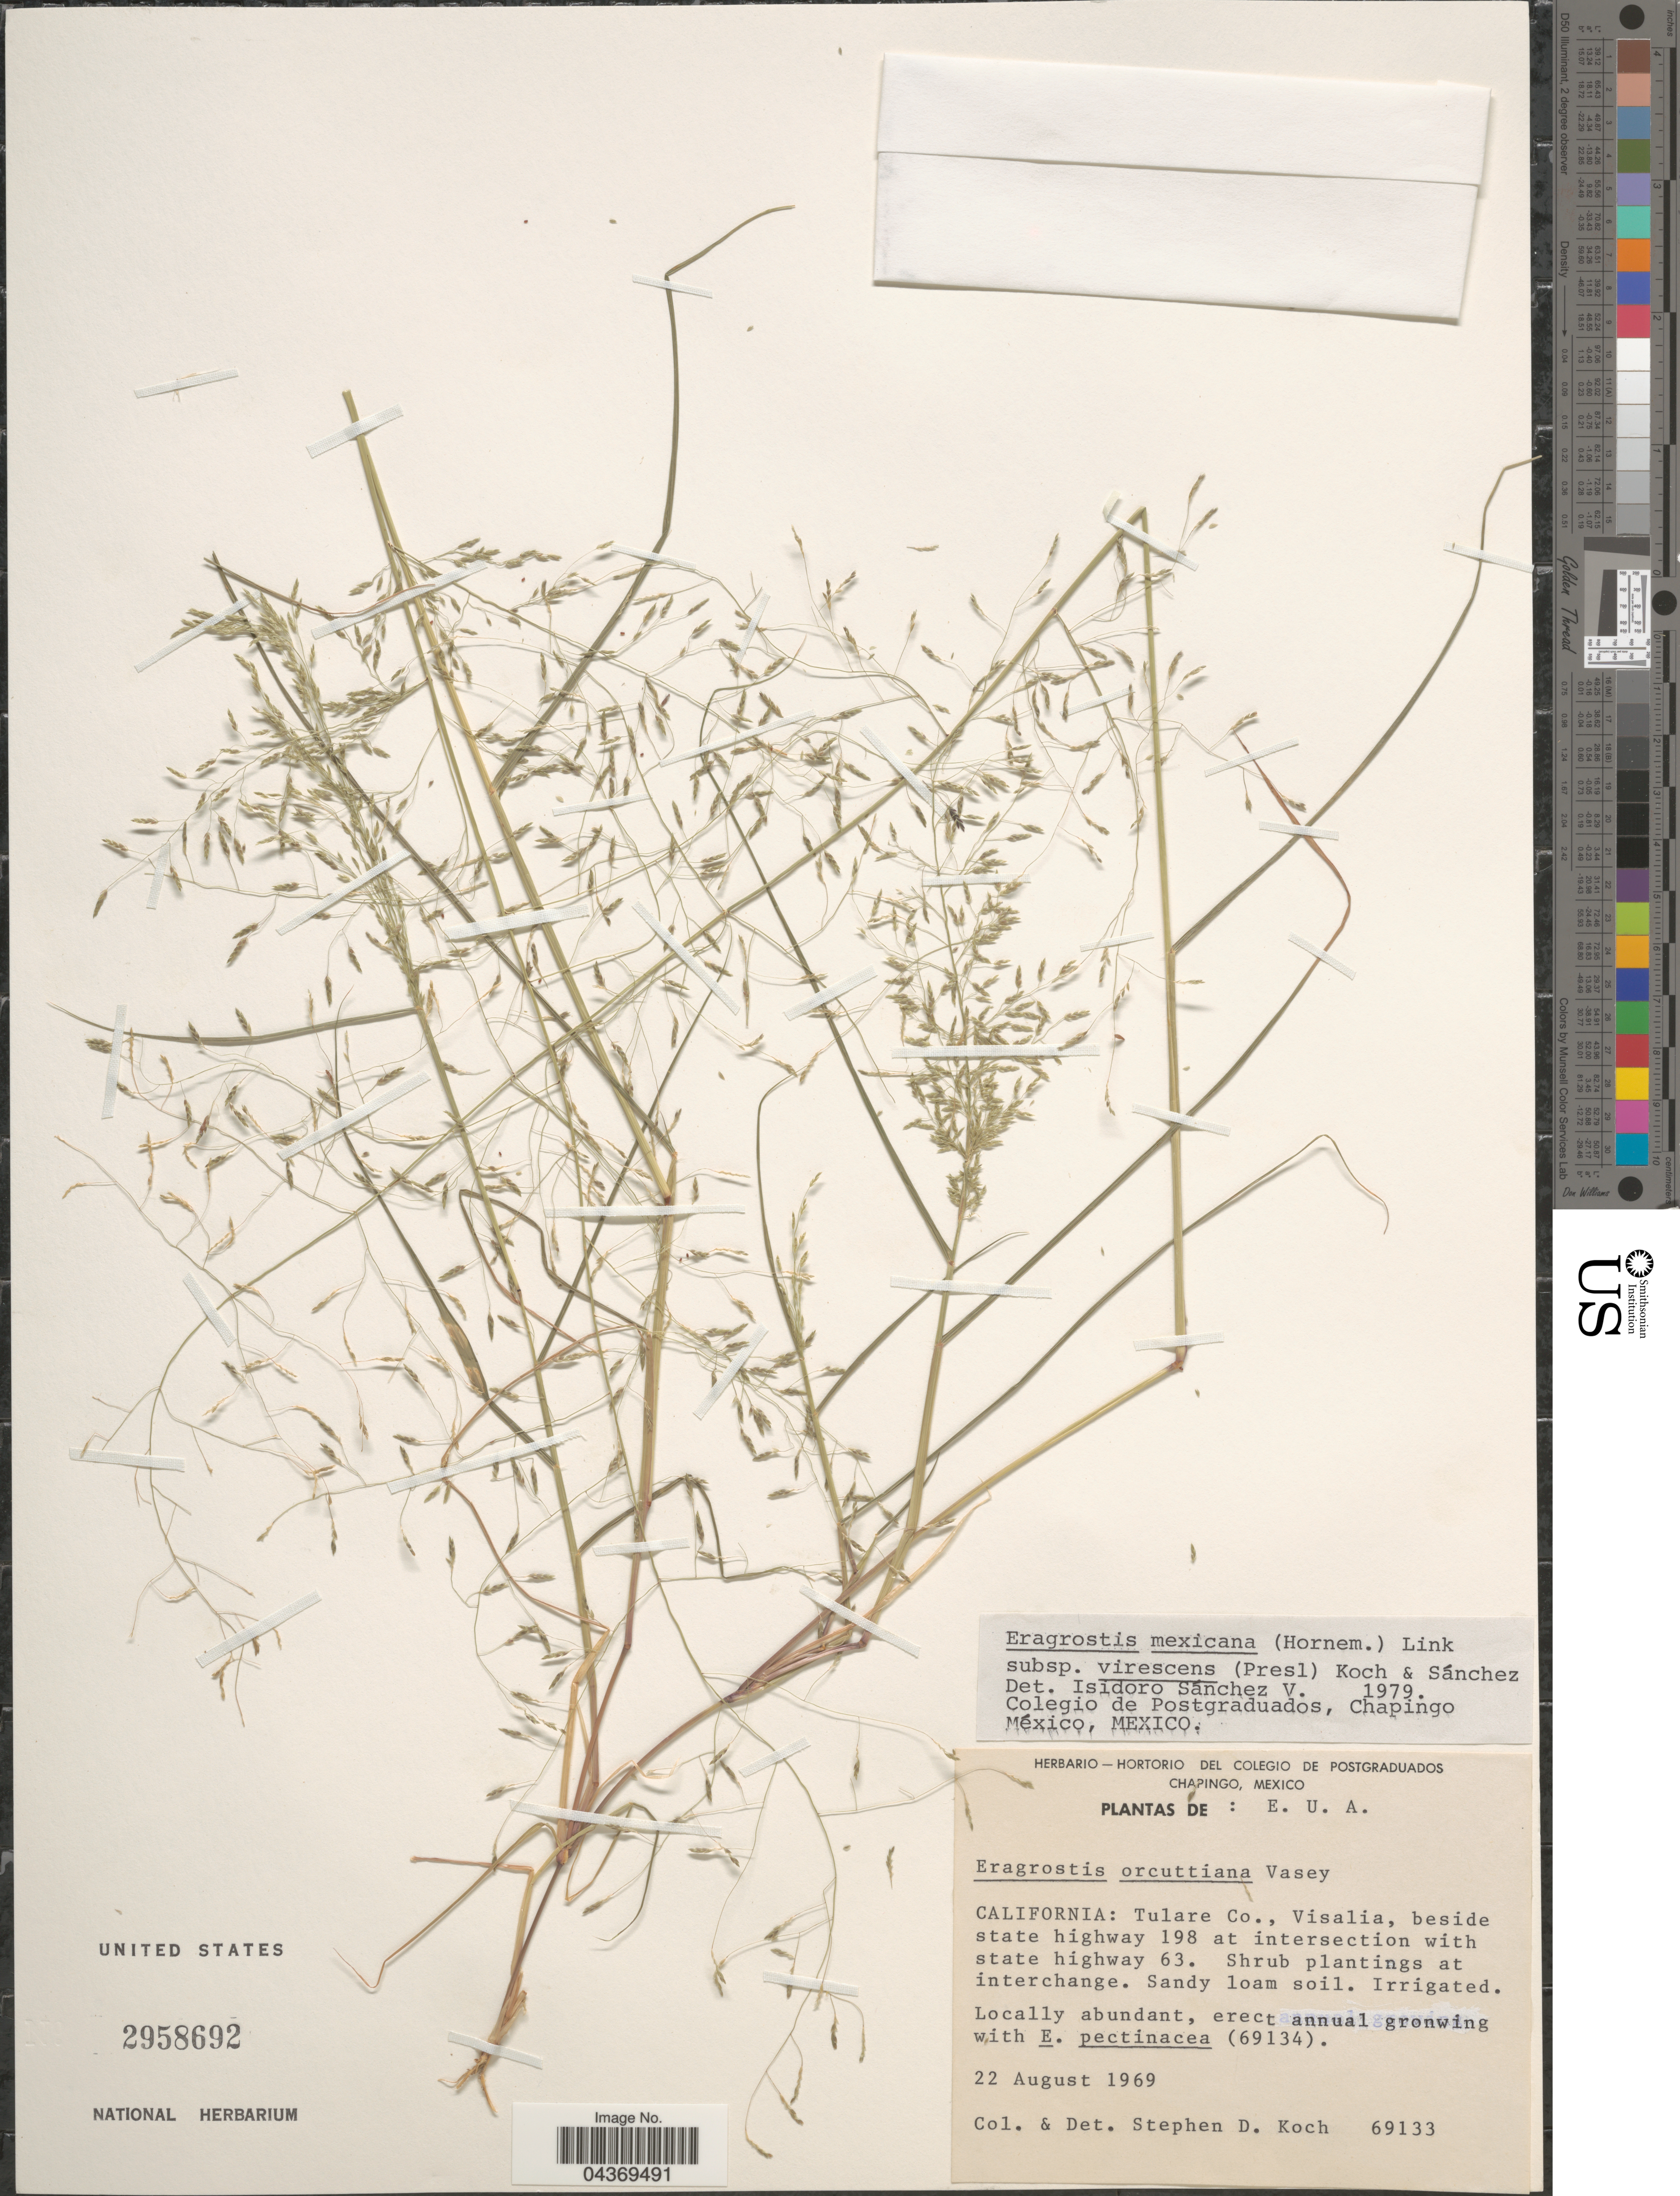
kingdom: Plantae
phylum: Tracheophyta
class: Liliopsida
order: Poales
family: Poaceae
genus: Eragrostis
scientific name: Eragrostis mexicana subsp. virescens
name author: (J. Presl) S.D. Koch & Sánchez Vega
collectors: S. D. Koch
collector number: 69133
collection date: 1969-08-22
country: United States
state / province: California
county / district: Tulare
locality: E. U. A. Tulare Co., Visalia, beside state highway 198 at intersection with state highway 63.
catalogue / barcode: US 2958692